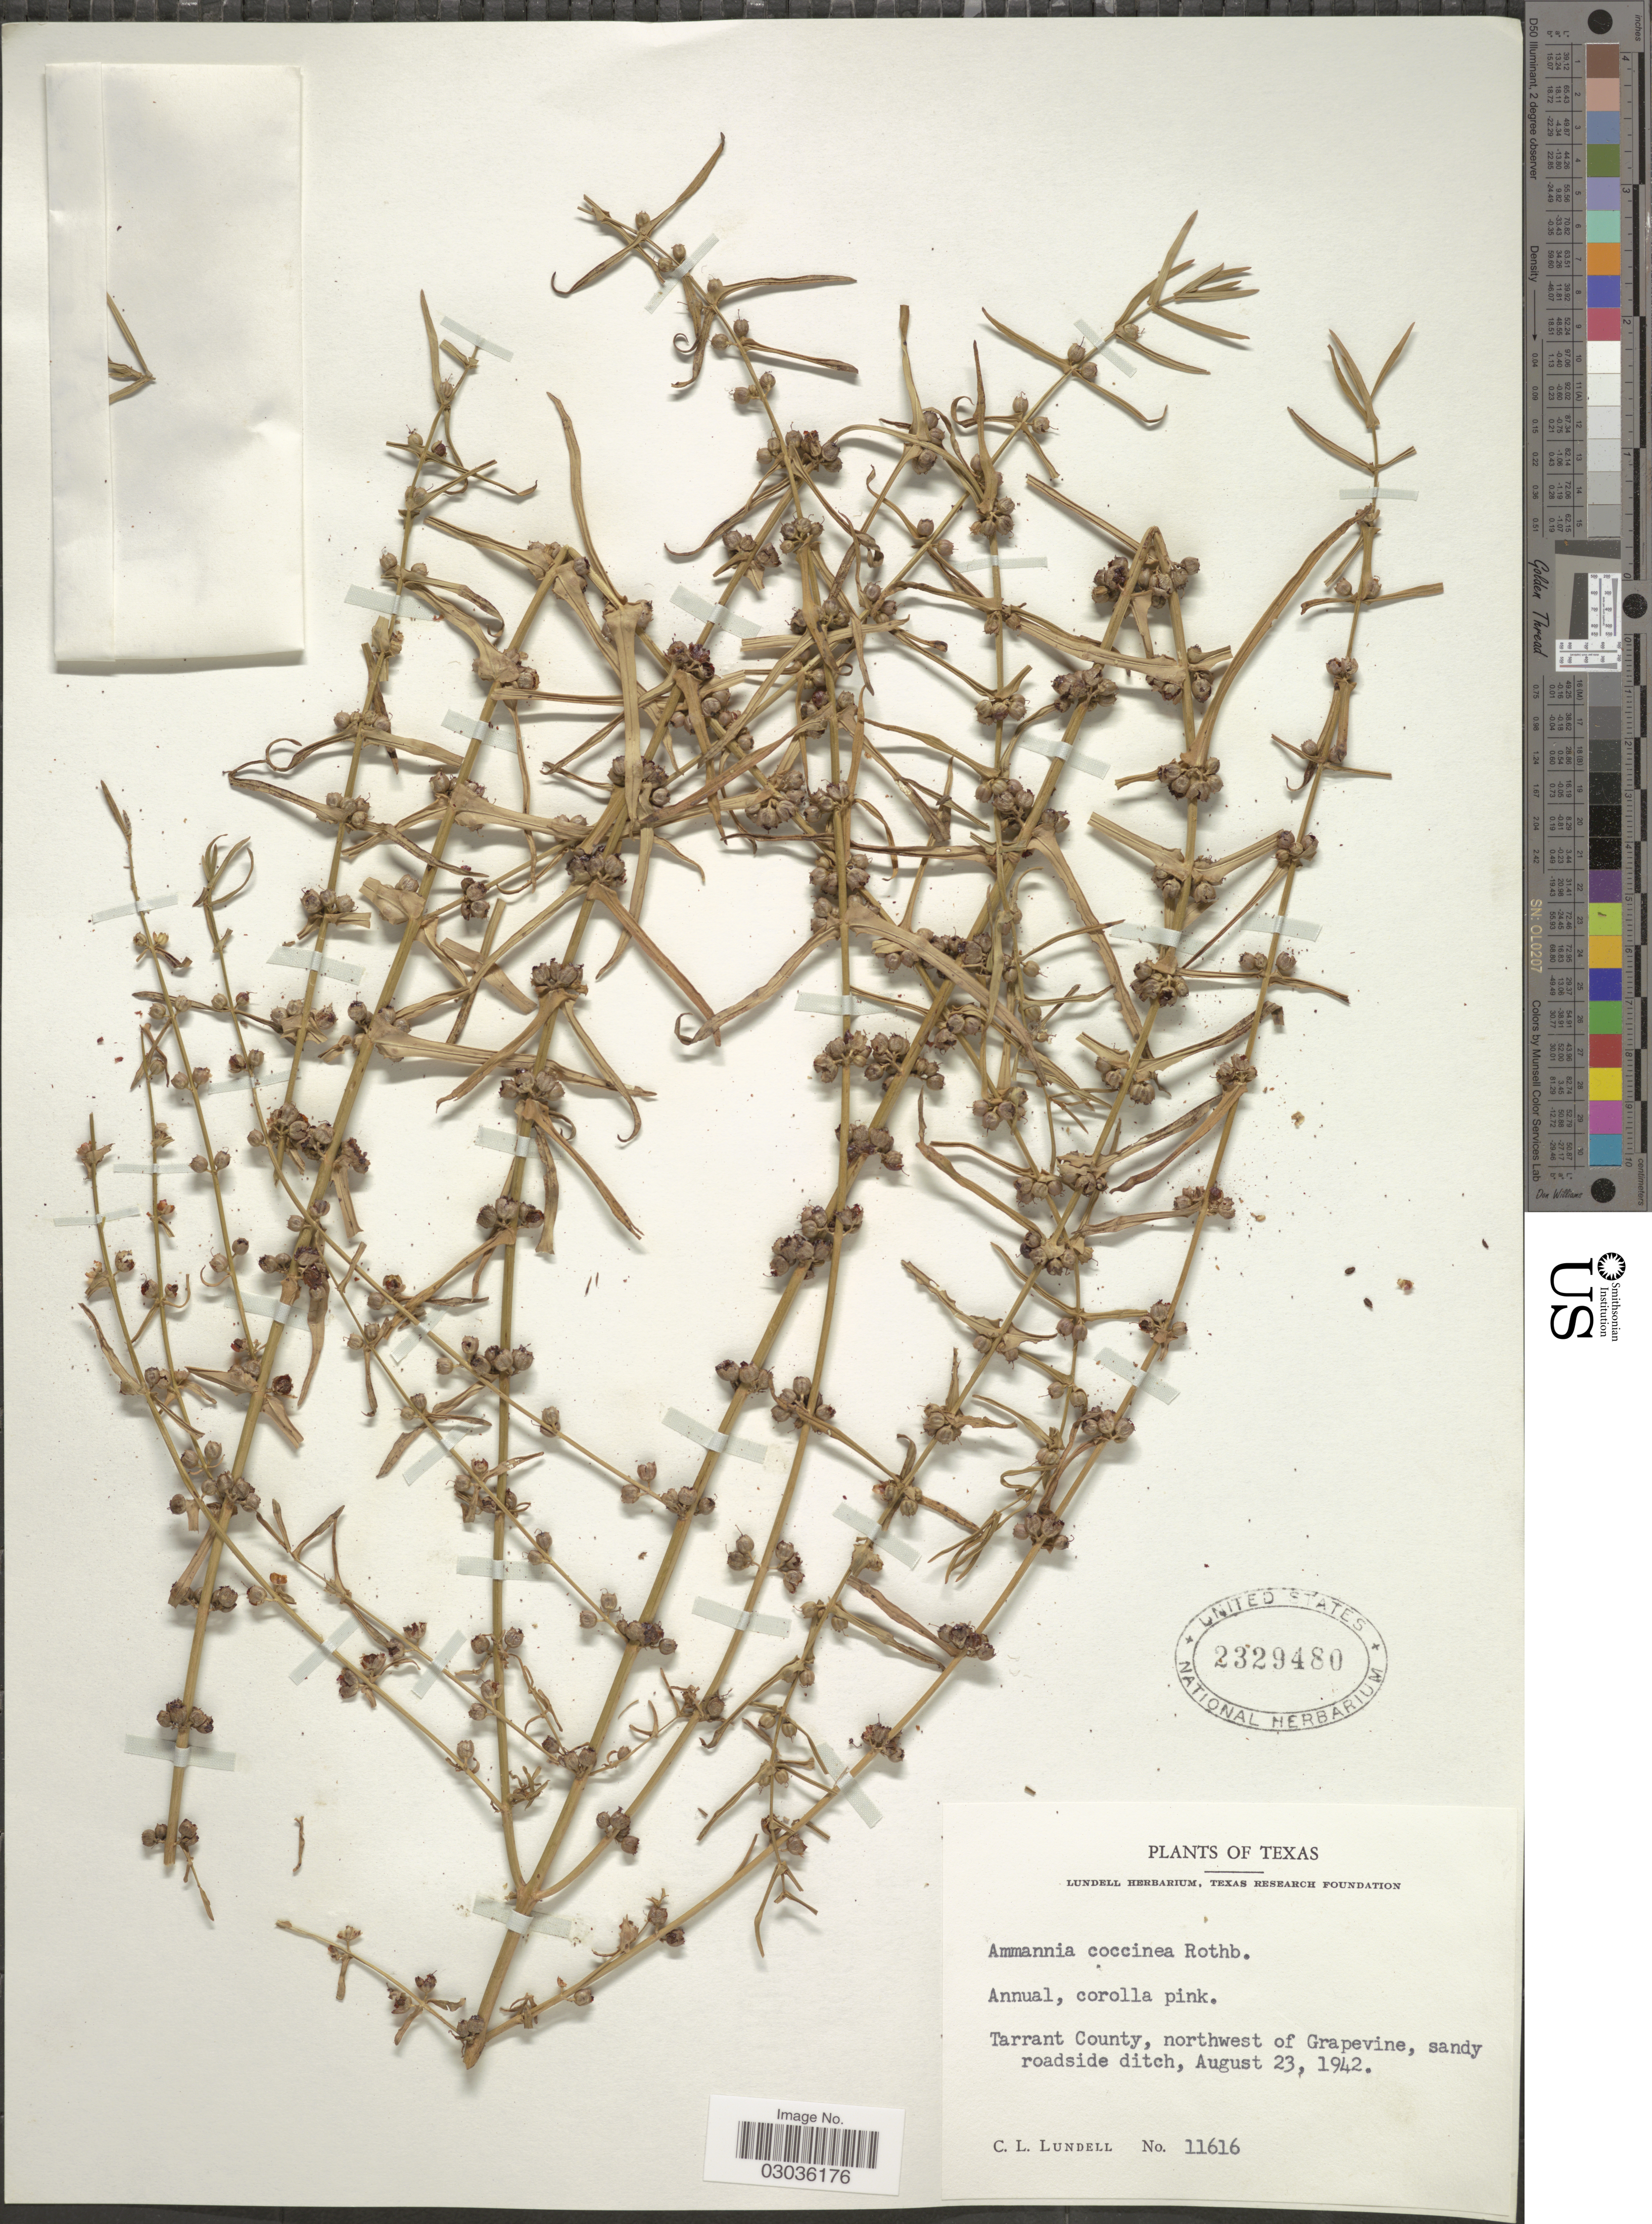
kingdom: Plantae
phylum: Tracheophyta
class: Magnoliopsida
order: Myrtales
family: Lythraceae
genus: Ammannia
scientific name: Ammannia coccinea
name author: Rottb.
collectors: C. L. Lundell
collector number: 11616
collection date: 1942-08-23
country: United States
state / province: Texas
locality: Tarrant County, northwest of Grapevine.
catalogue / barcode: US 2329480